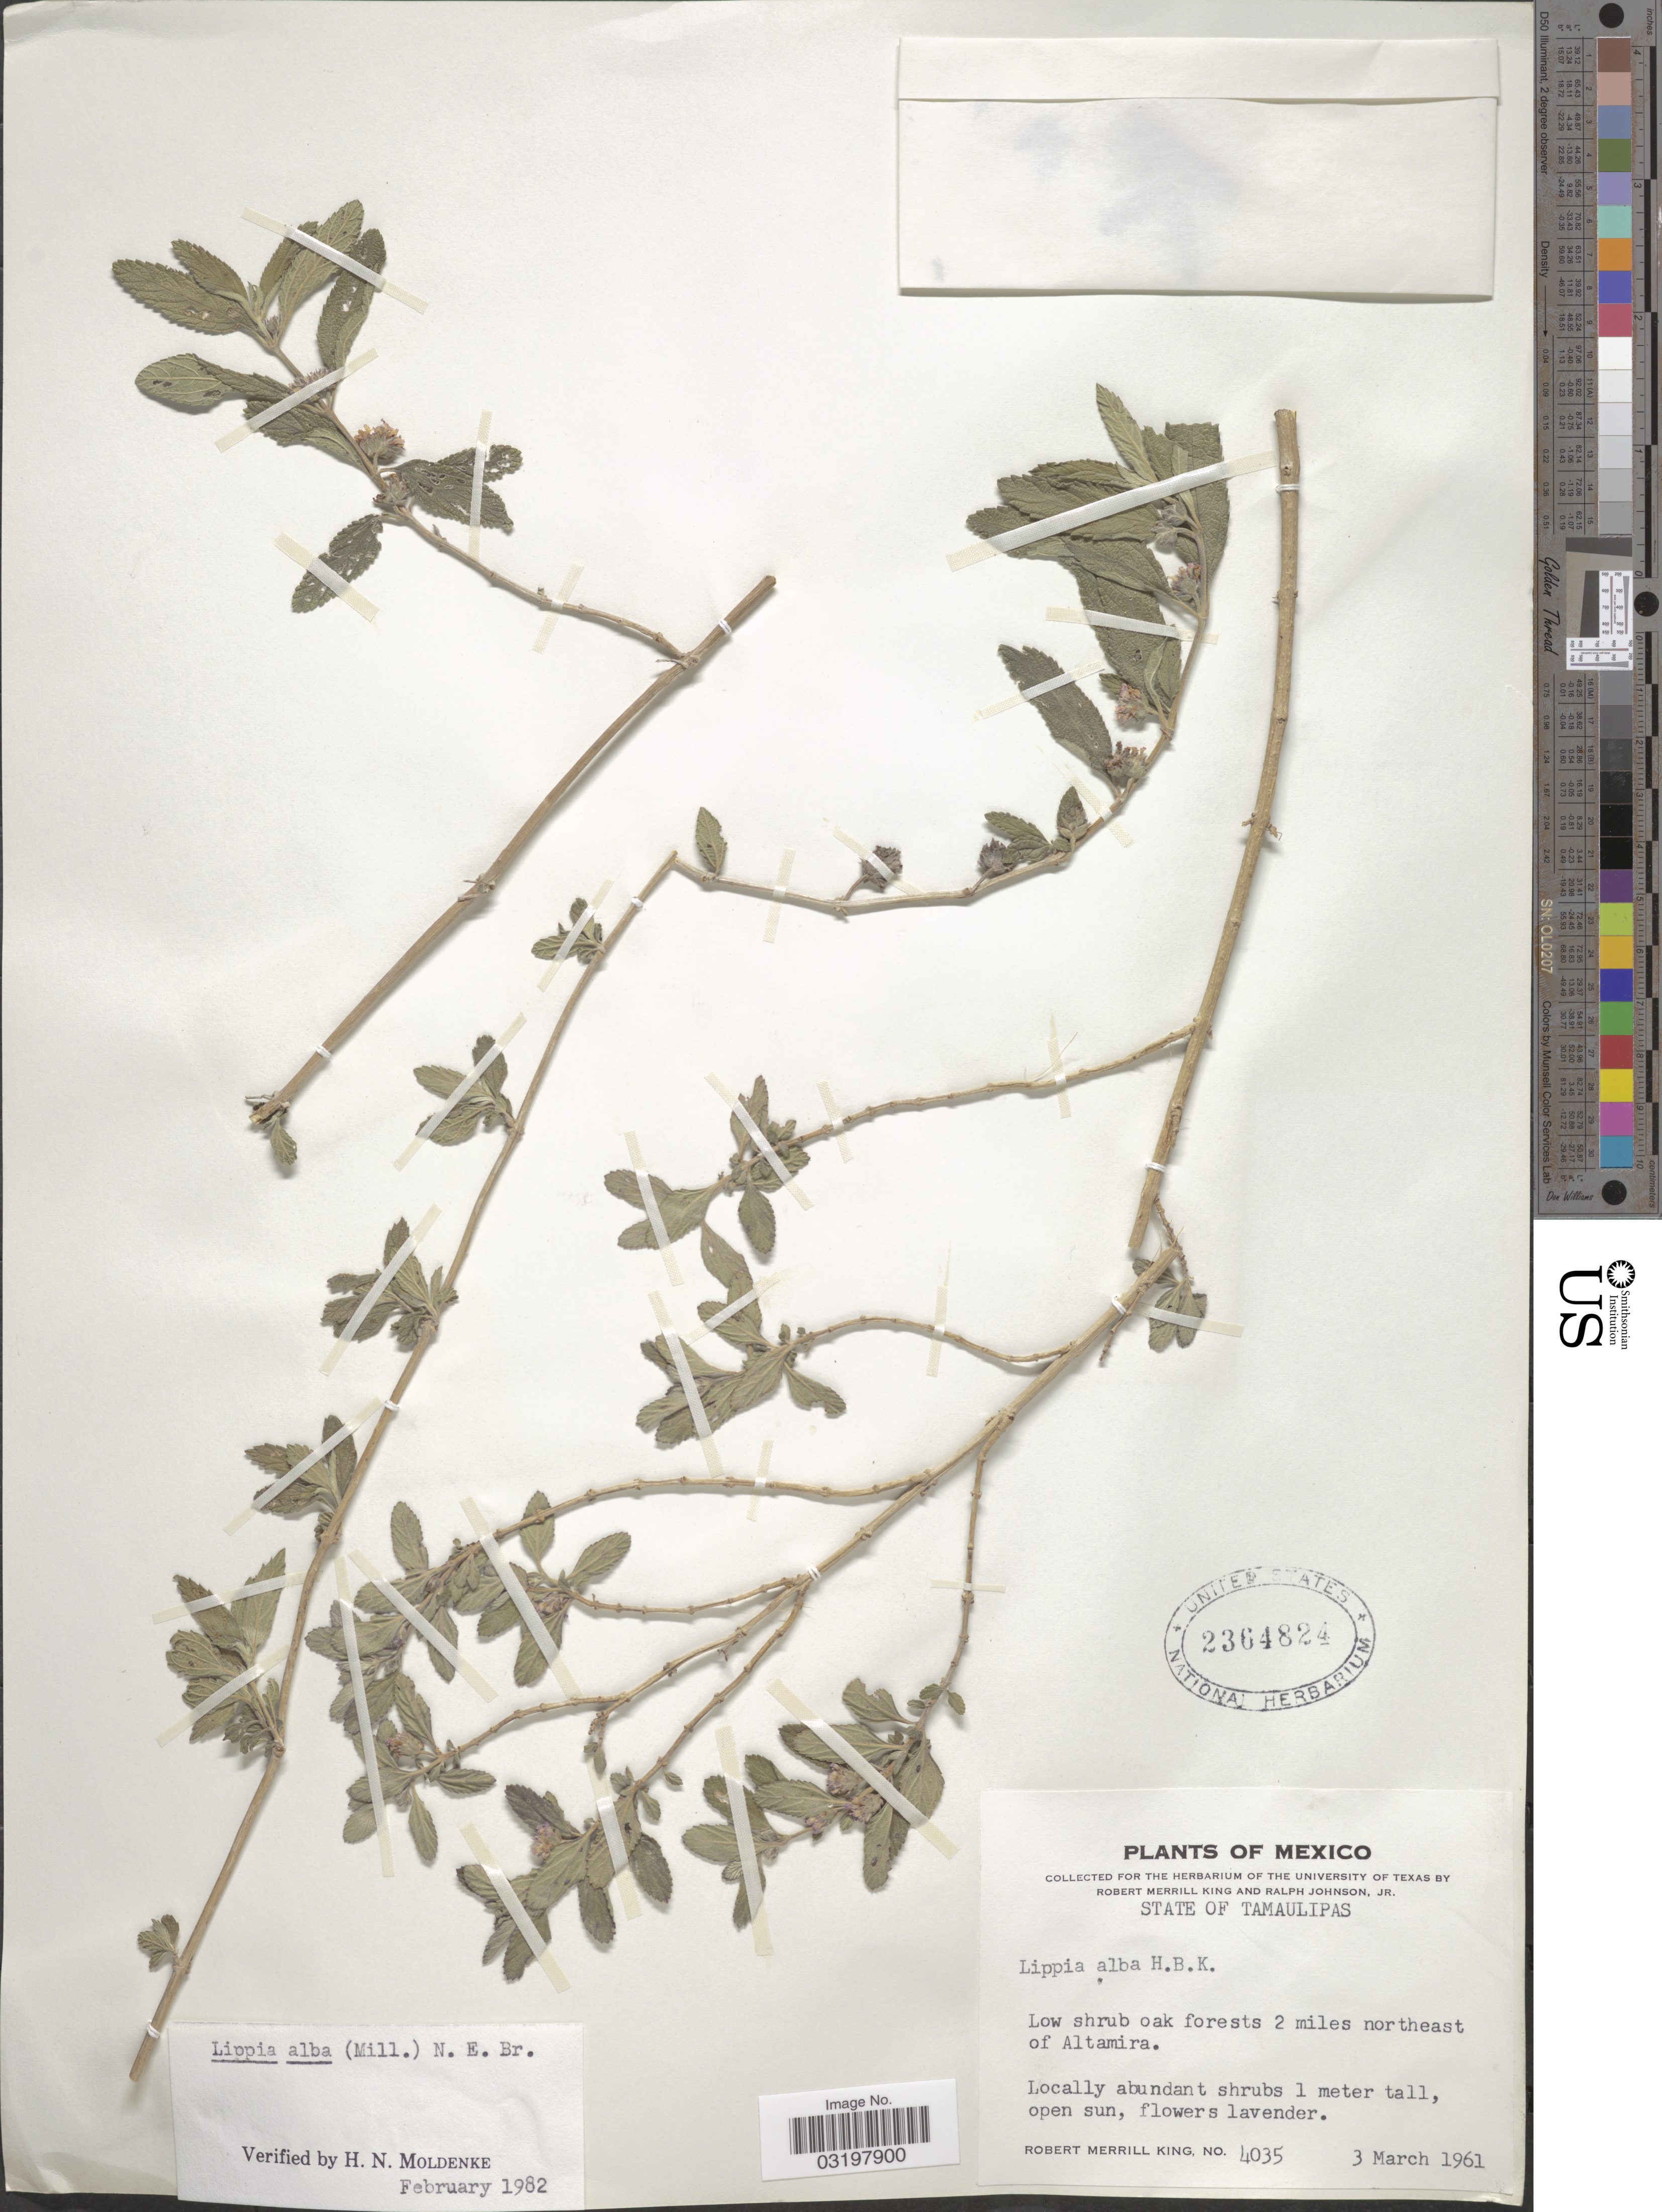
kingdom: Plantae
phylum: Tracheophyta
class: Magnoliopsida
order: Lamiales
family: Verbenaceae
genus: Lippia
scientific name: Lippia alba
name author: (Mill.) N.E. Br. ex Britton & P. Wilson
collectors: R. M. King & R. Johnson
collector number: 4035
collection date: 1961-03-03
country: Mexico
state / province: Tamaulipas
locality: Low shrub oak forests 2 miles northeast of Altamira.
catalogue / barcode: US 2364824